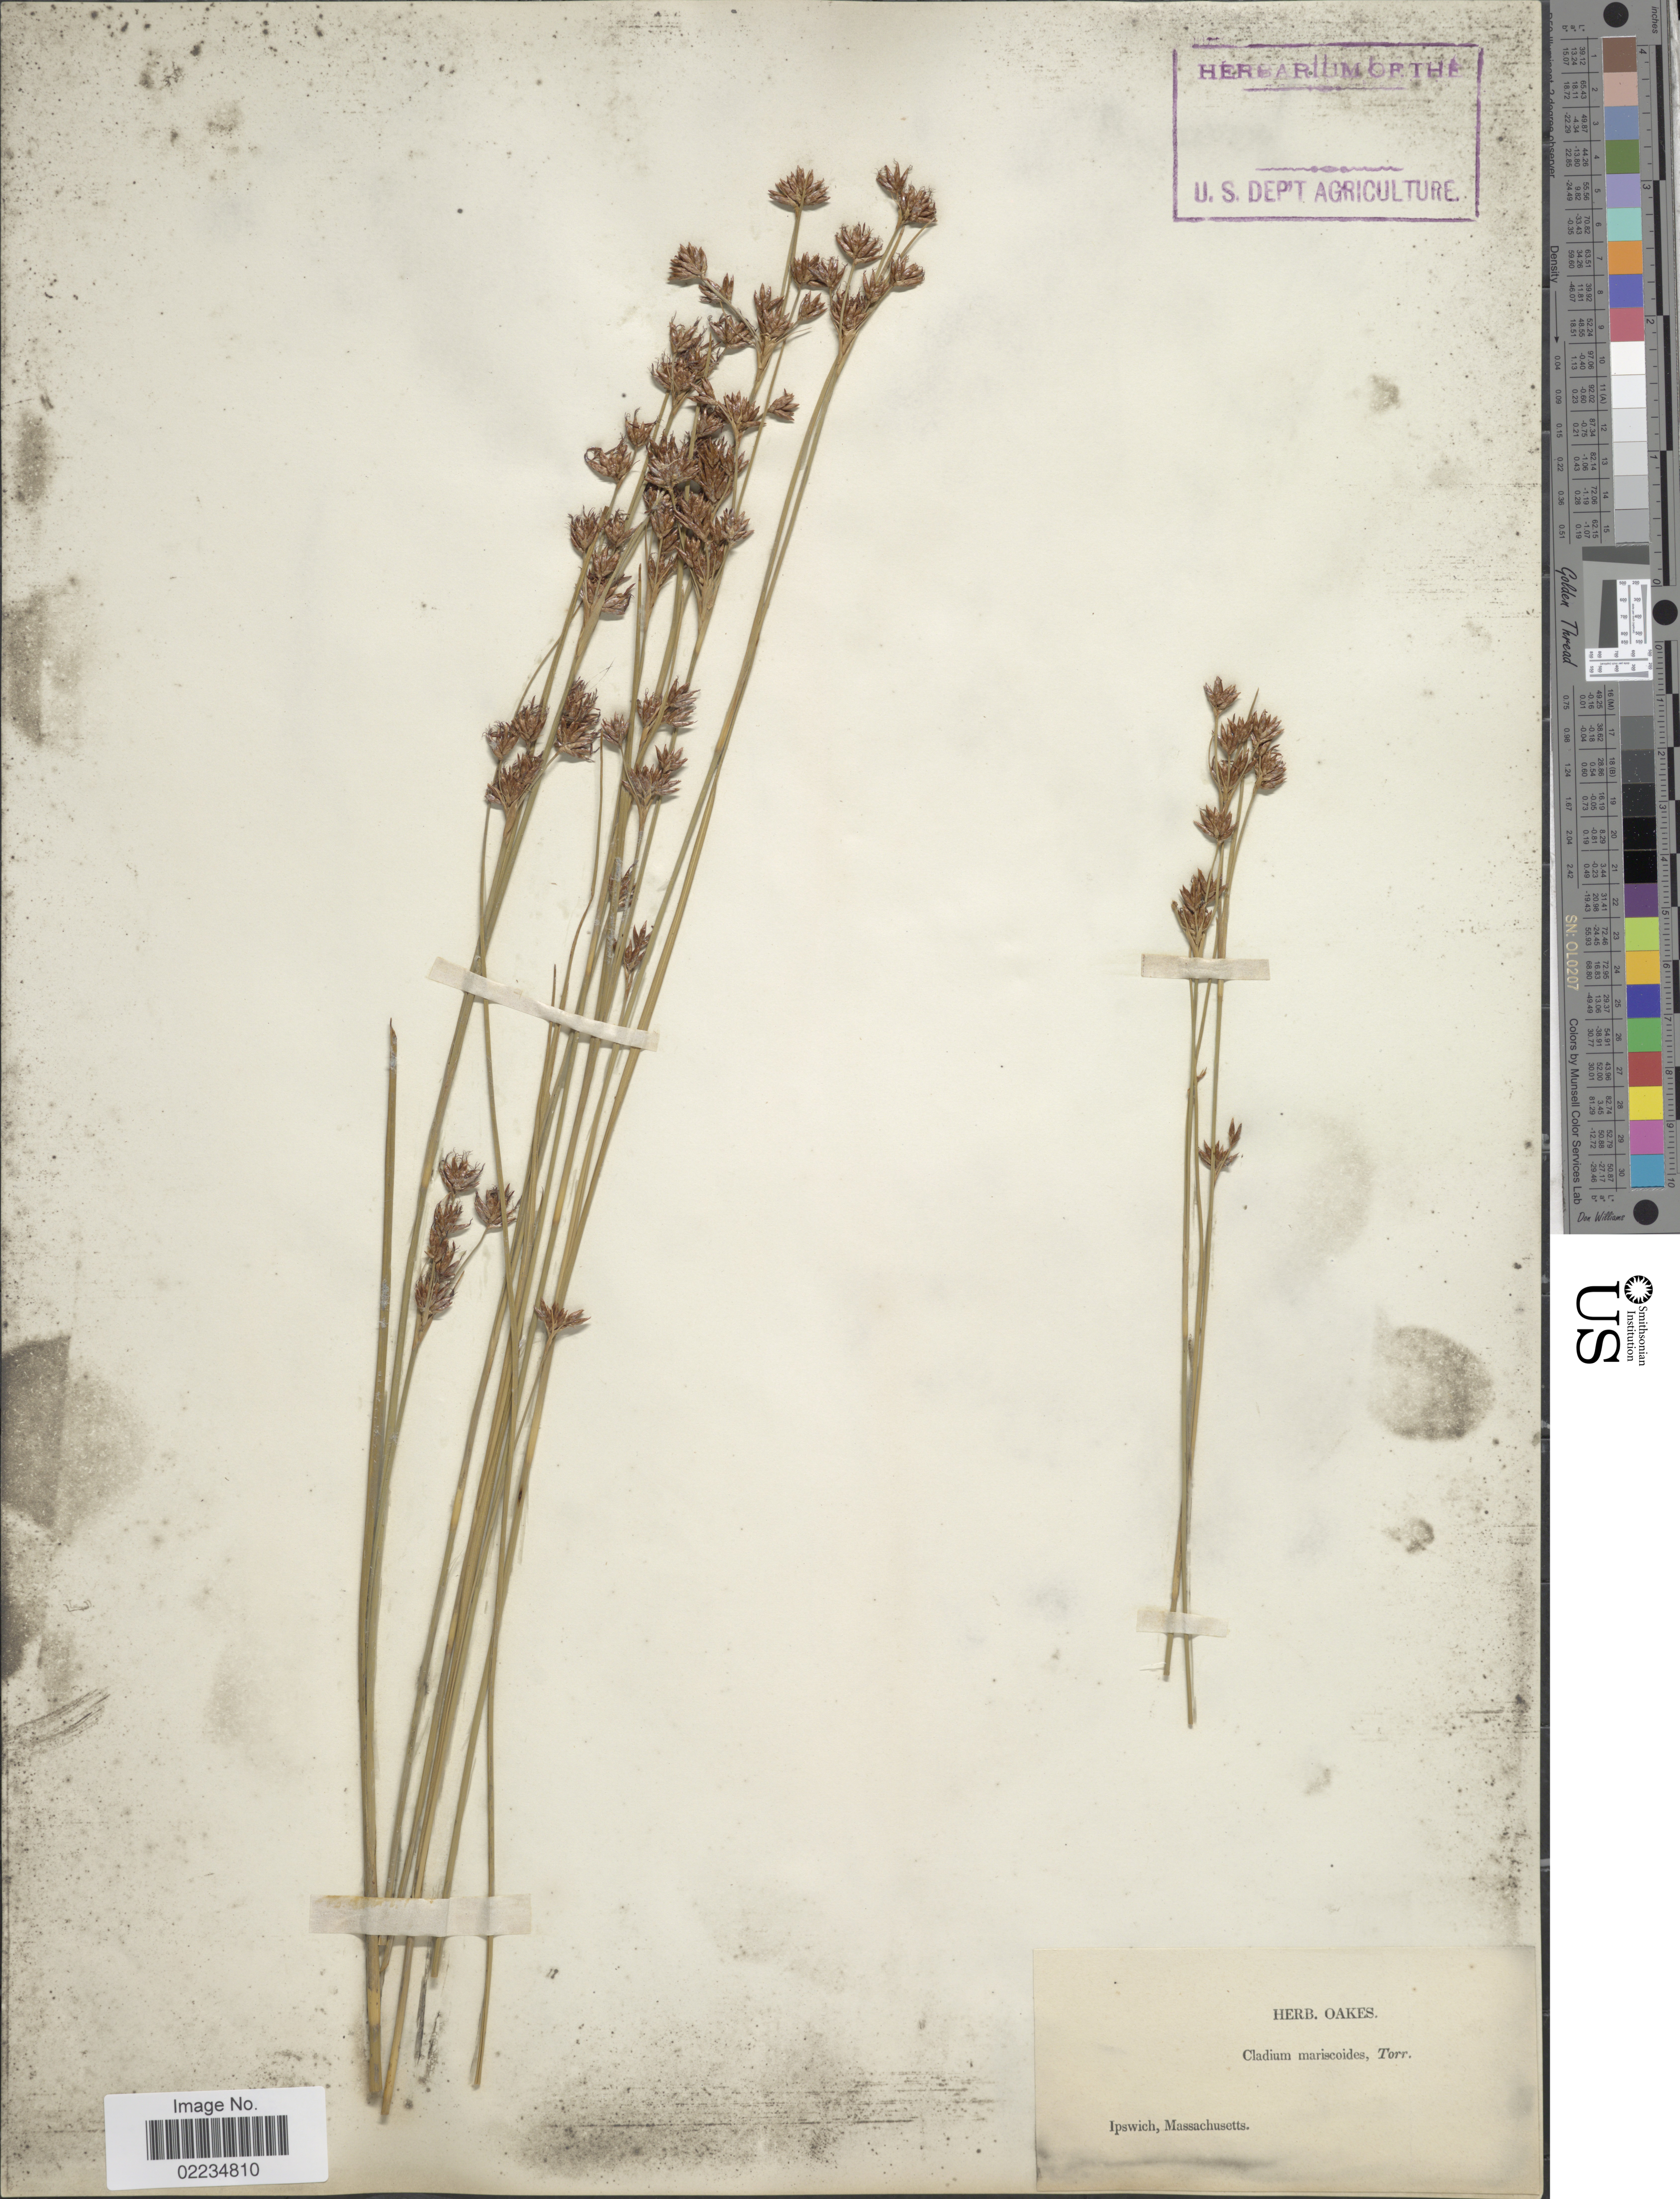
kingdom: Plantae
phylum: Tracheophyta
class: Liliopsida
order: Poales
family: Cyperaceae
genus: Cladium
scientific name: Cladium mariscoides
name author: (Muhl.) Torr.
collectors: ex herb. Oakes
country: United States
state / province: Massachusetts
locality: Ipswich